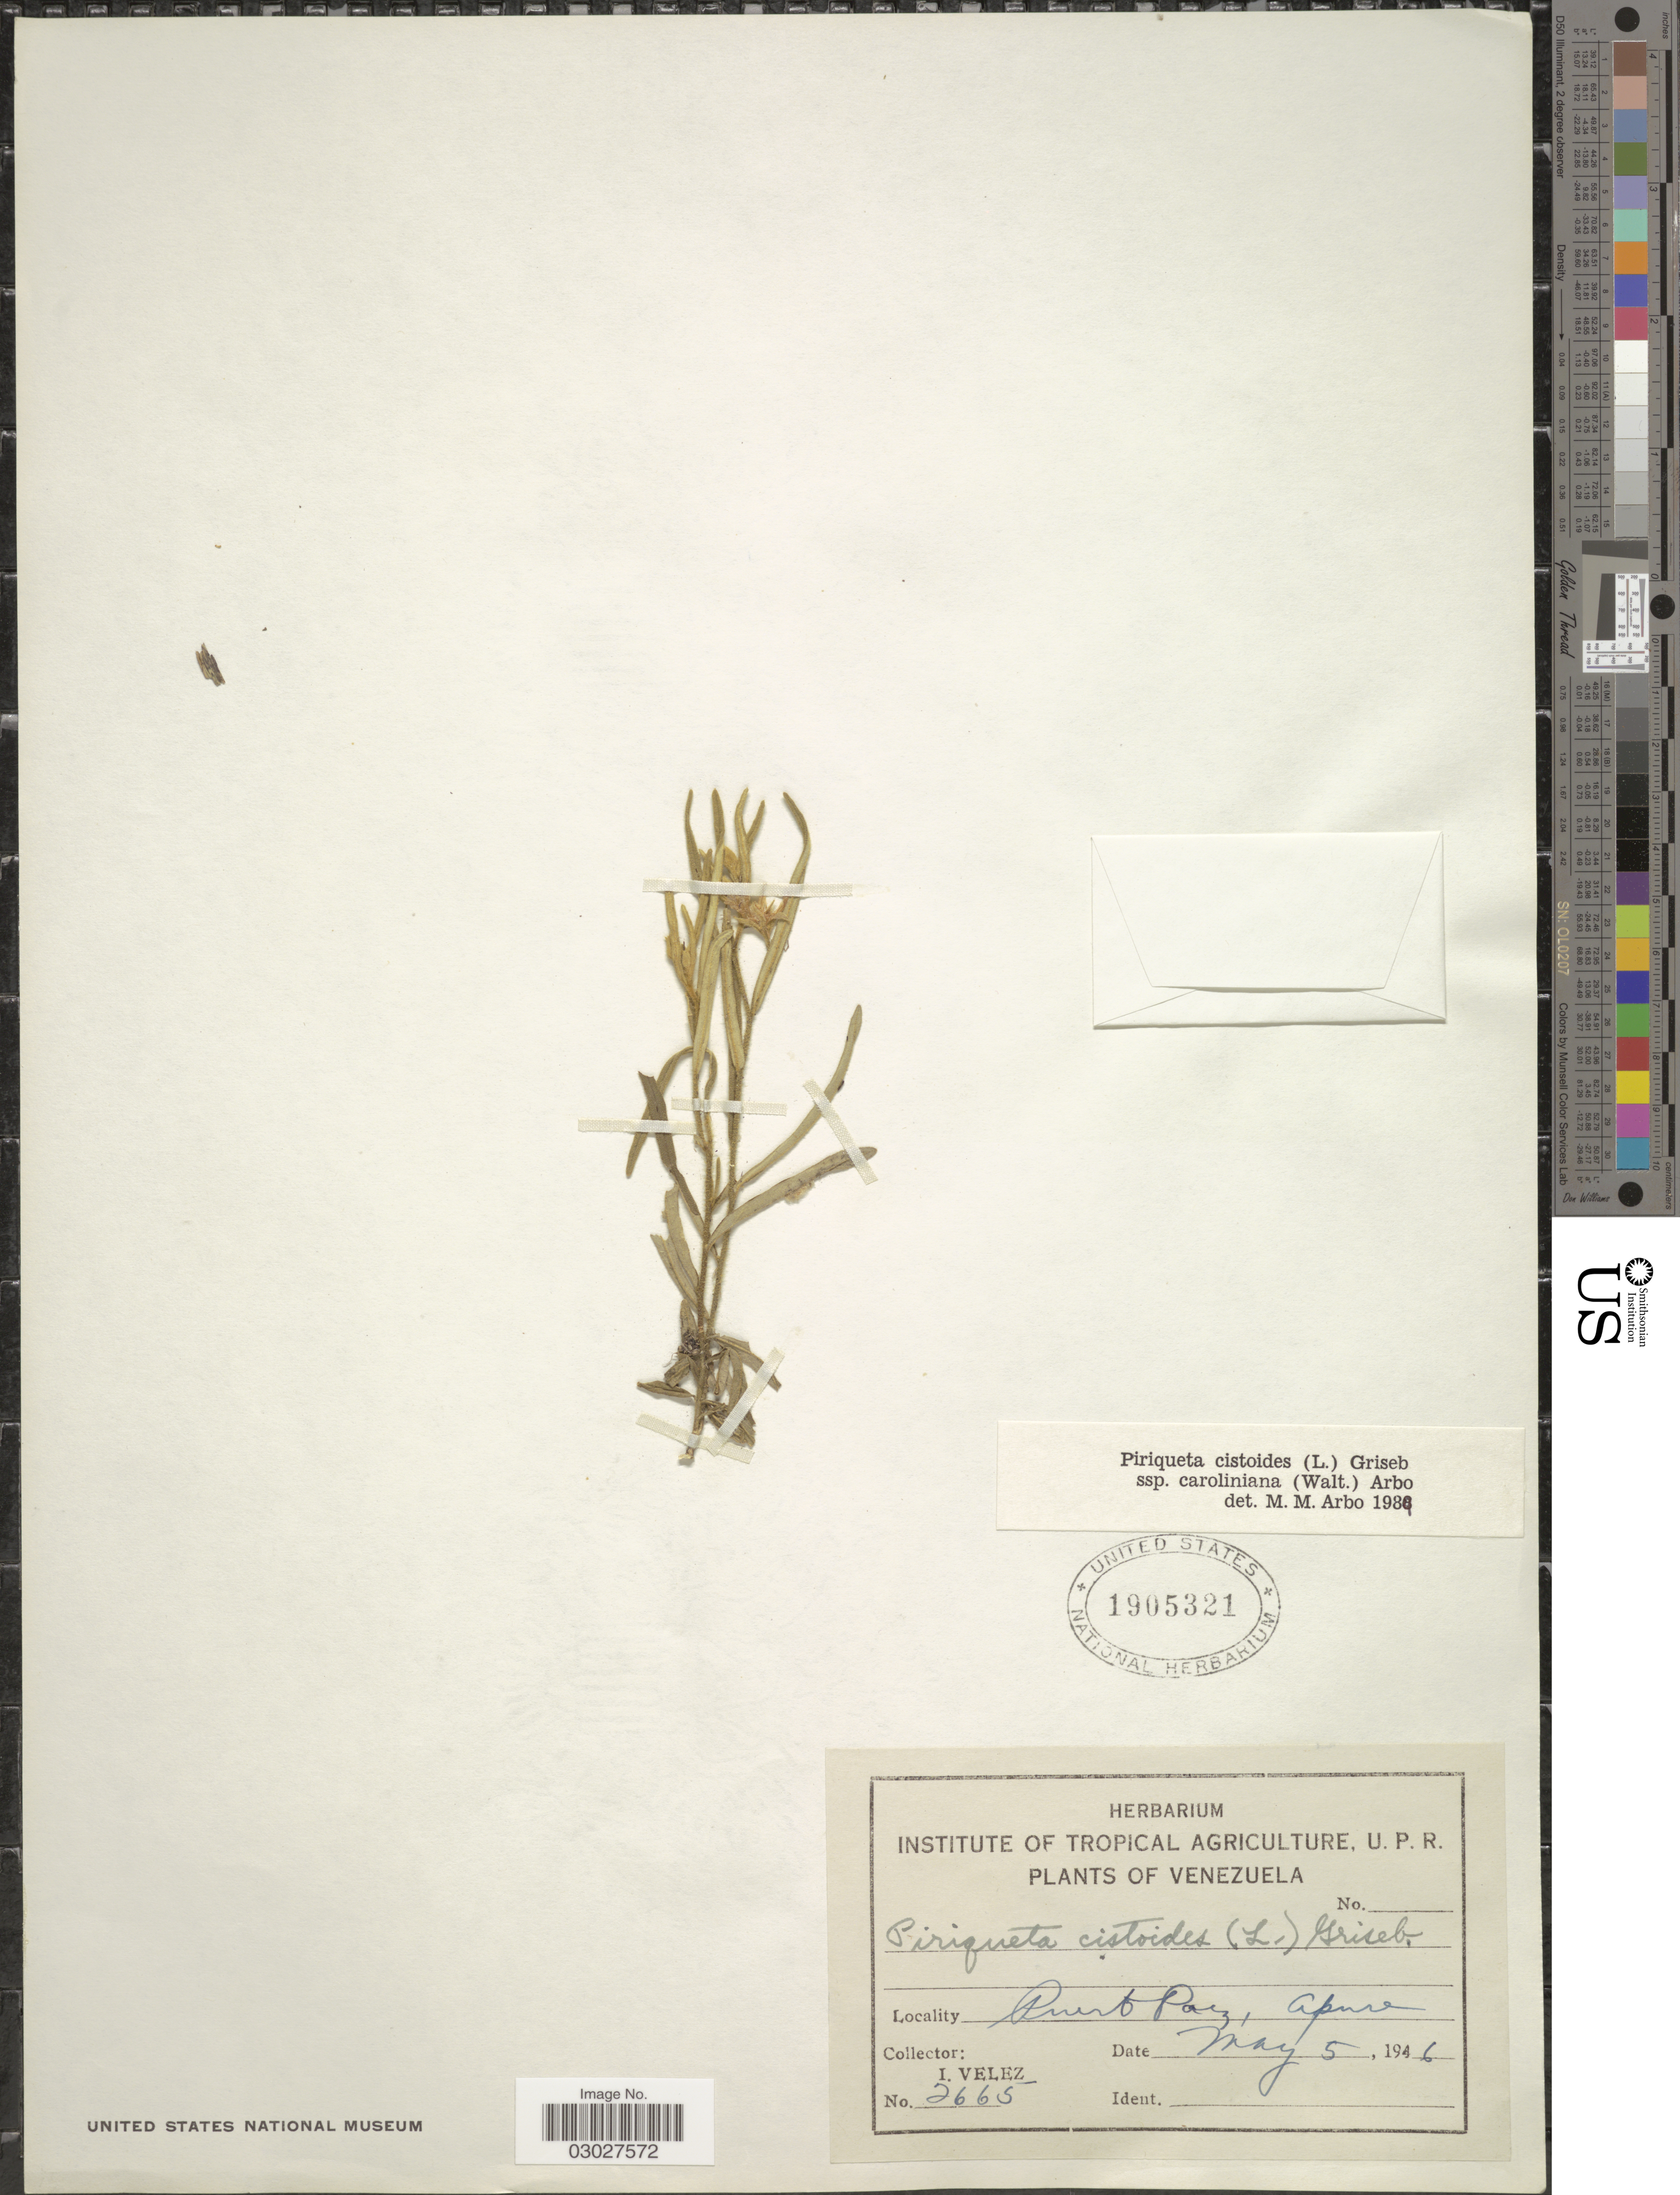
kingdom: Plantae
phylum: Tracheophyta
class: Magnoliopsida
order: Malpighiales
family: Turneraceae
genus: Piriqueta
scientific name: Piriqueta cistoides subsp. caroliniana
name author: (Walter) Arbo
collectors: I. Velez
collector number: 2665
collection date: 1946-05-05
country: Venezuela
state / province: Apure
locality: Puerto Paez.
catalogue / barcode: US 1905321